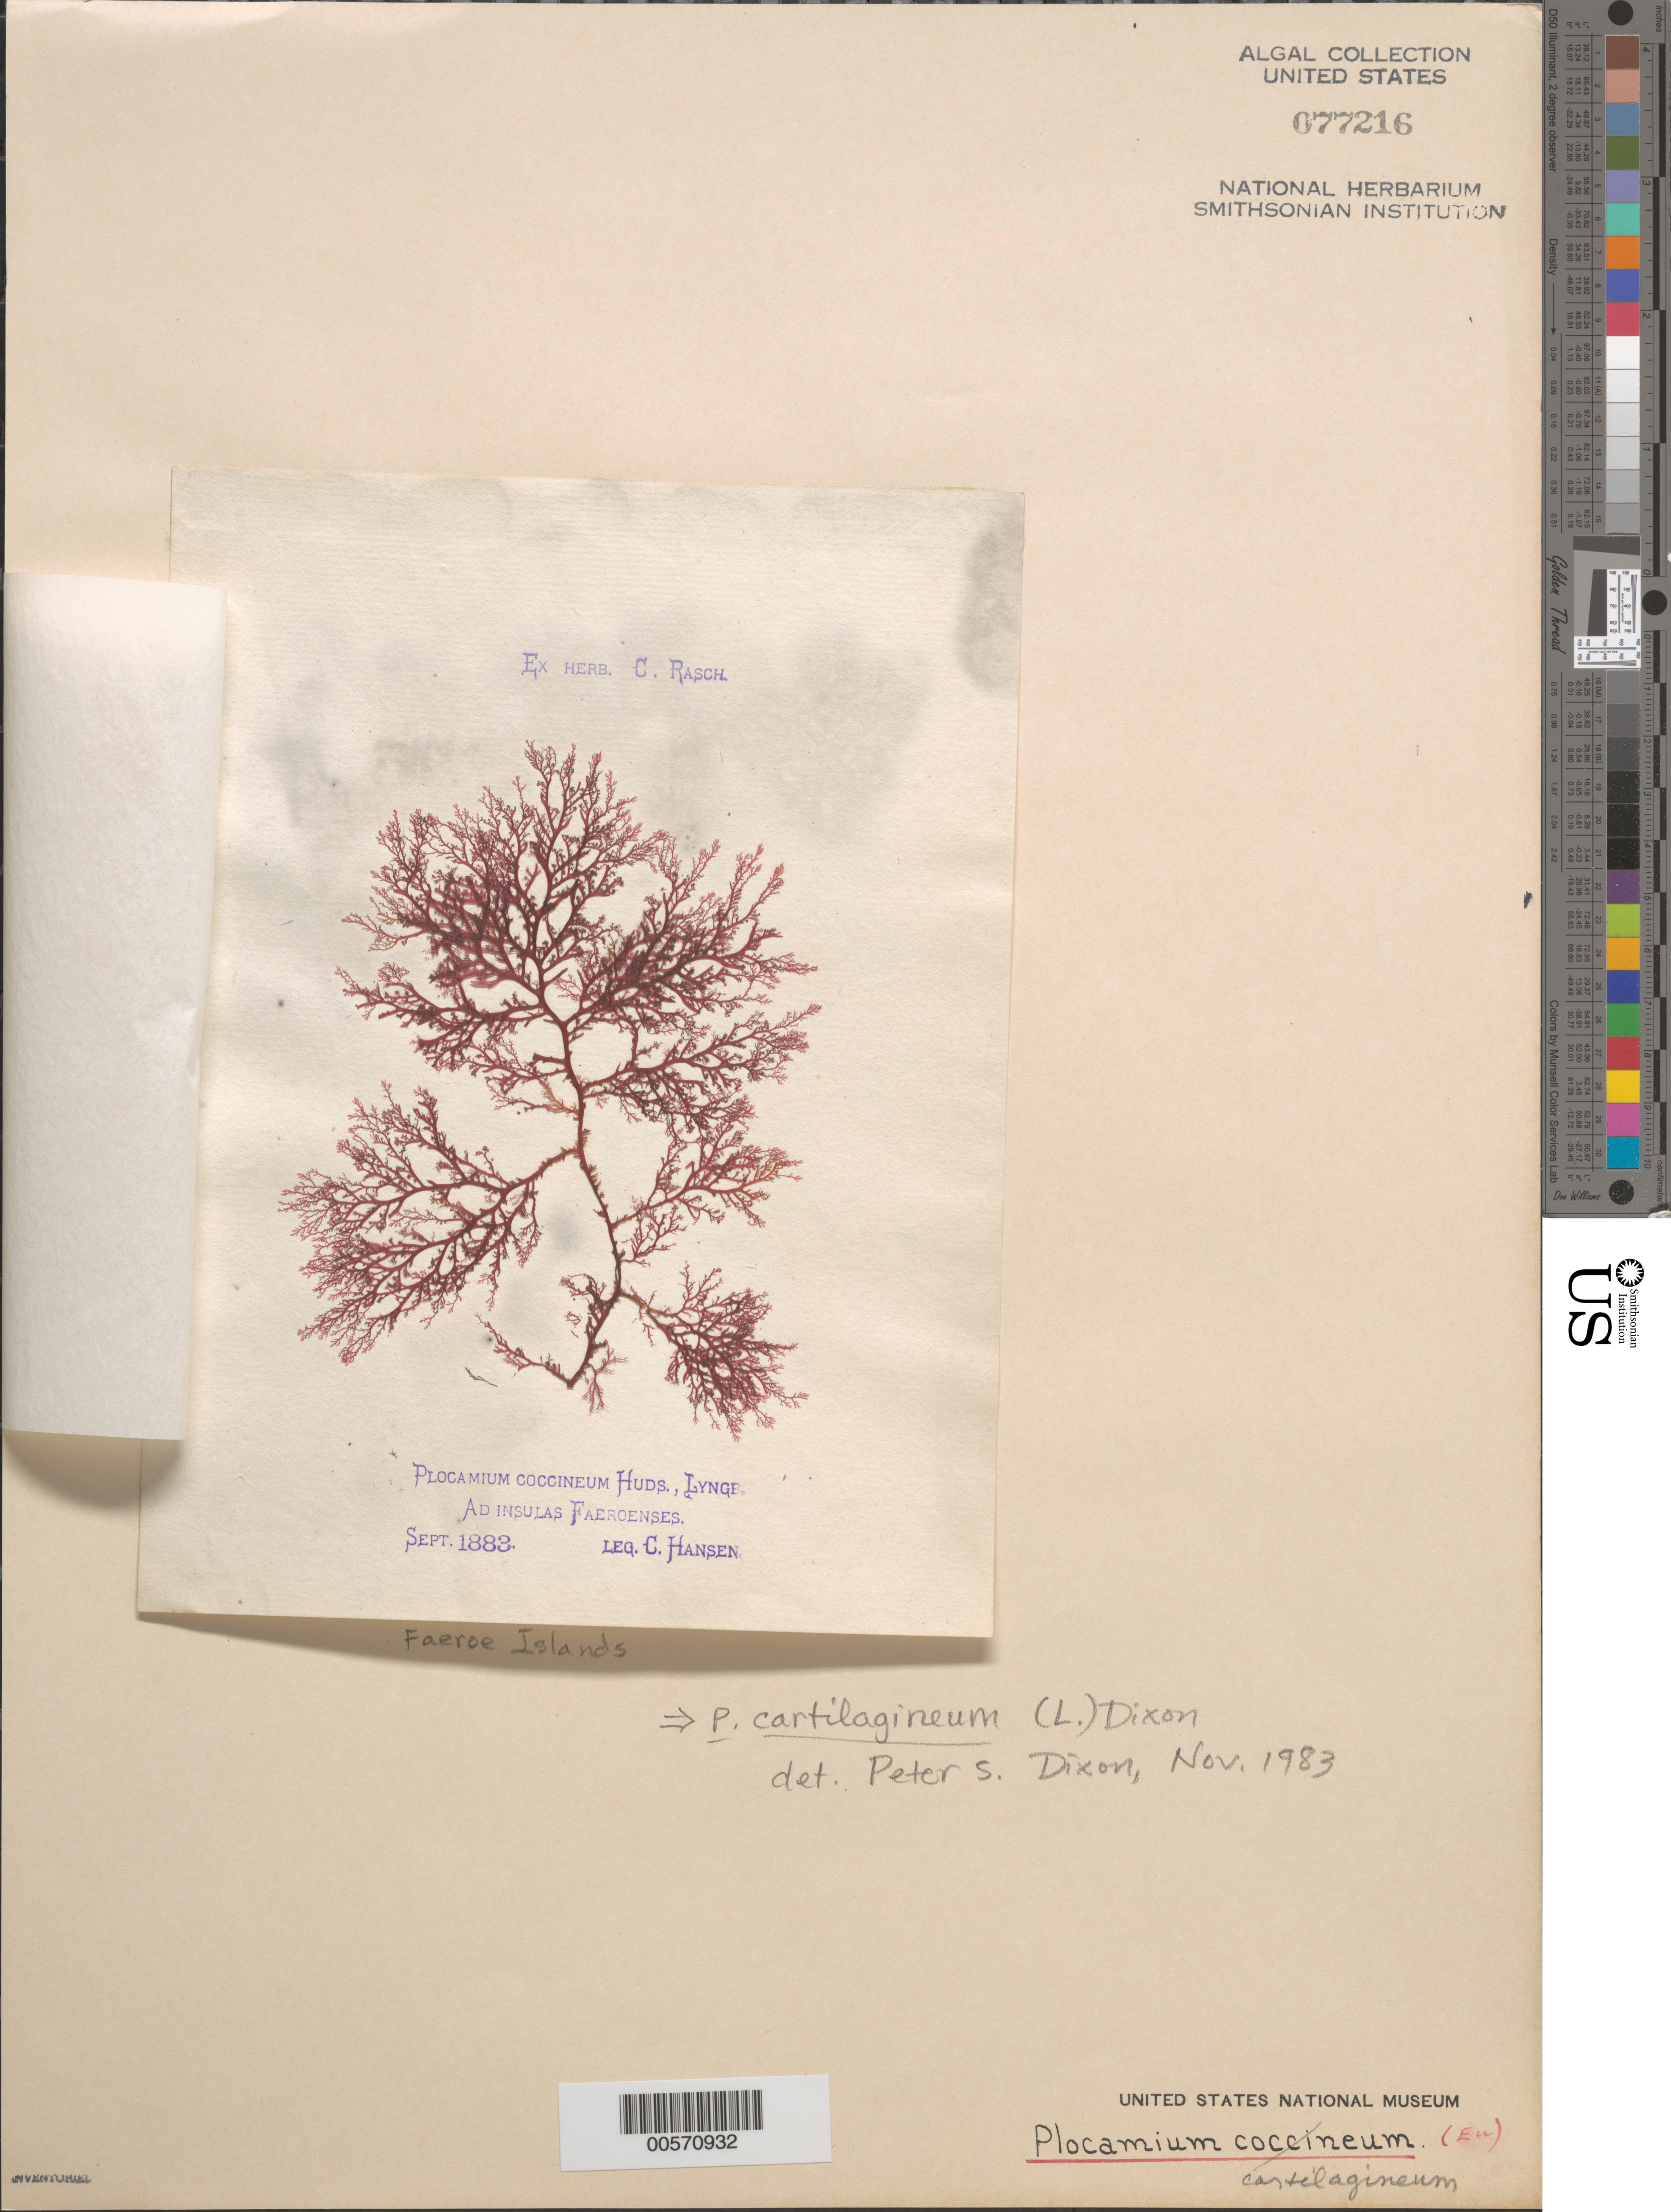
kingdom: Plantae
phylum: Rhodophyta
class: Florideophyceae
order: Plocamiales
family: Plocamiaceae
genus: Plocamium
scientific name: Plocamium cartilagineum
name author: (L.) P.S. Dixon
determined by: Dixon, P. S.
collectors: C. Hansen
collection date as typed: Sep 1883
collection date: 1883-09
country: Faroe Islands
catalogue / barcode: US 77216